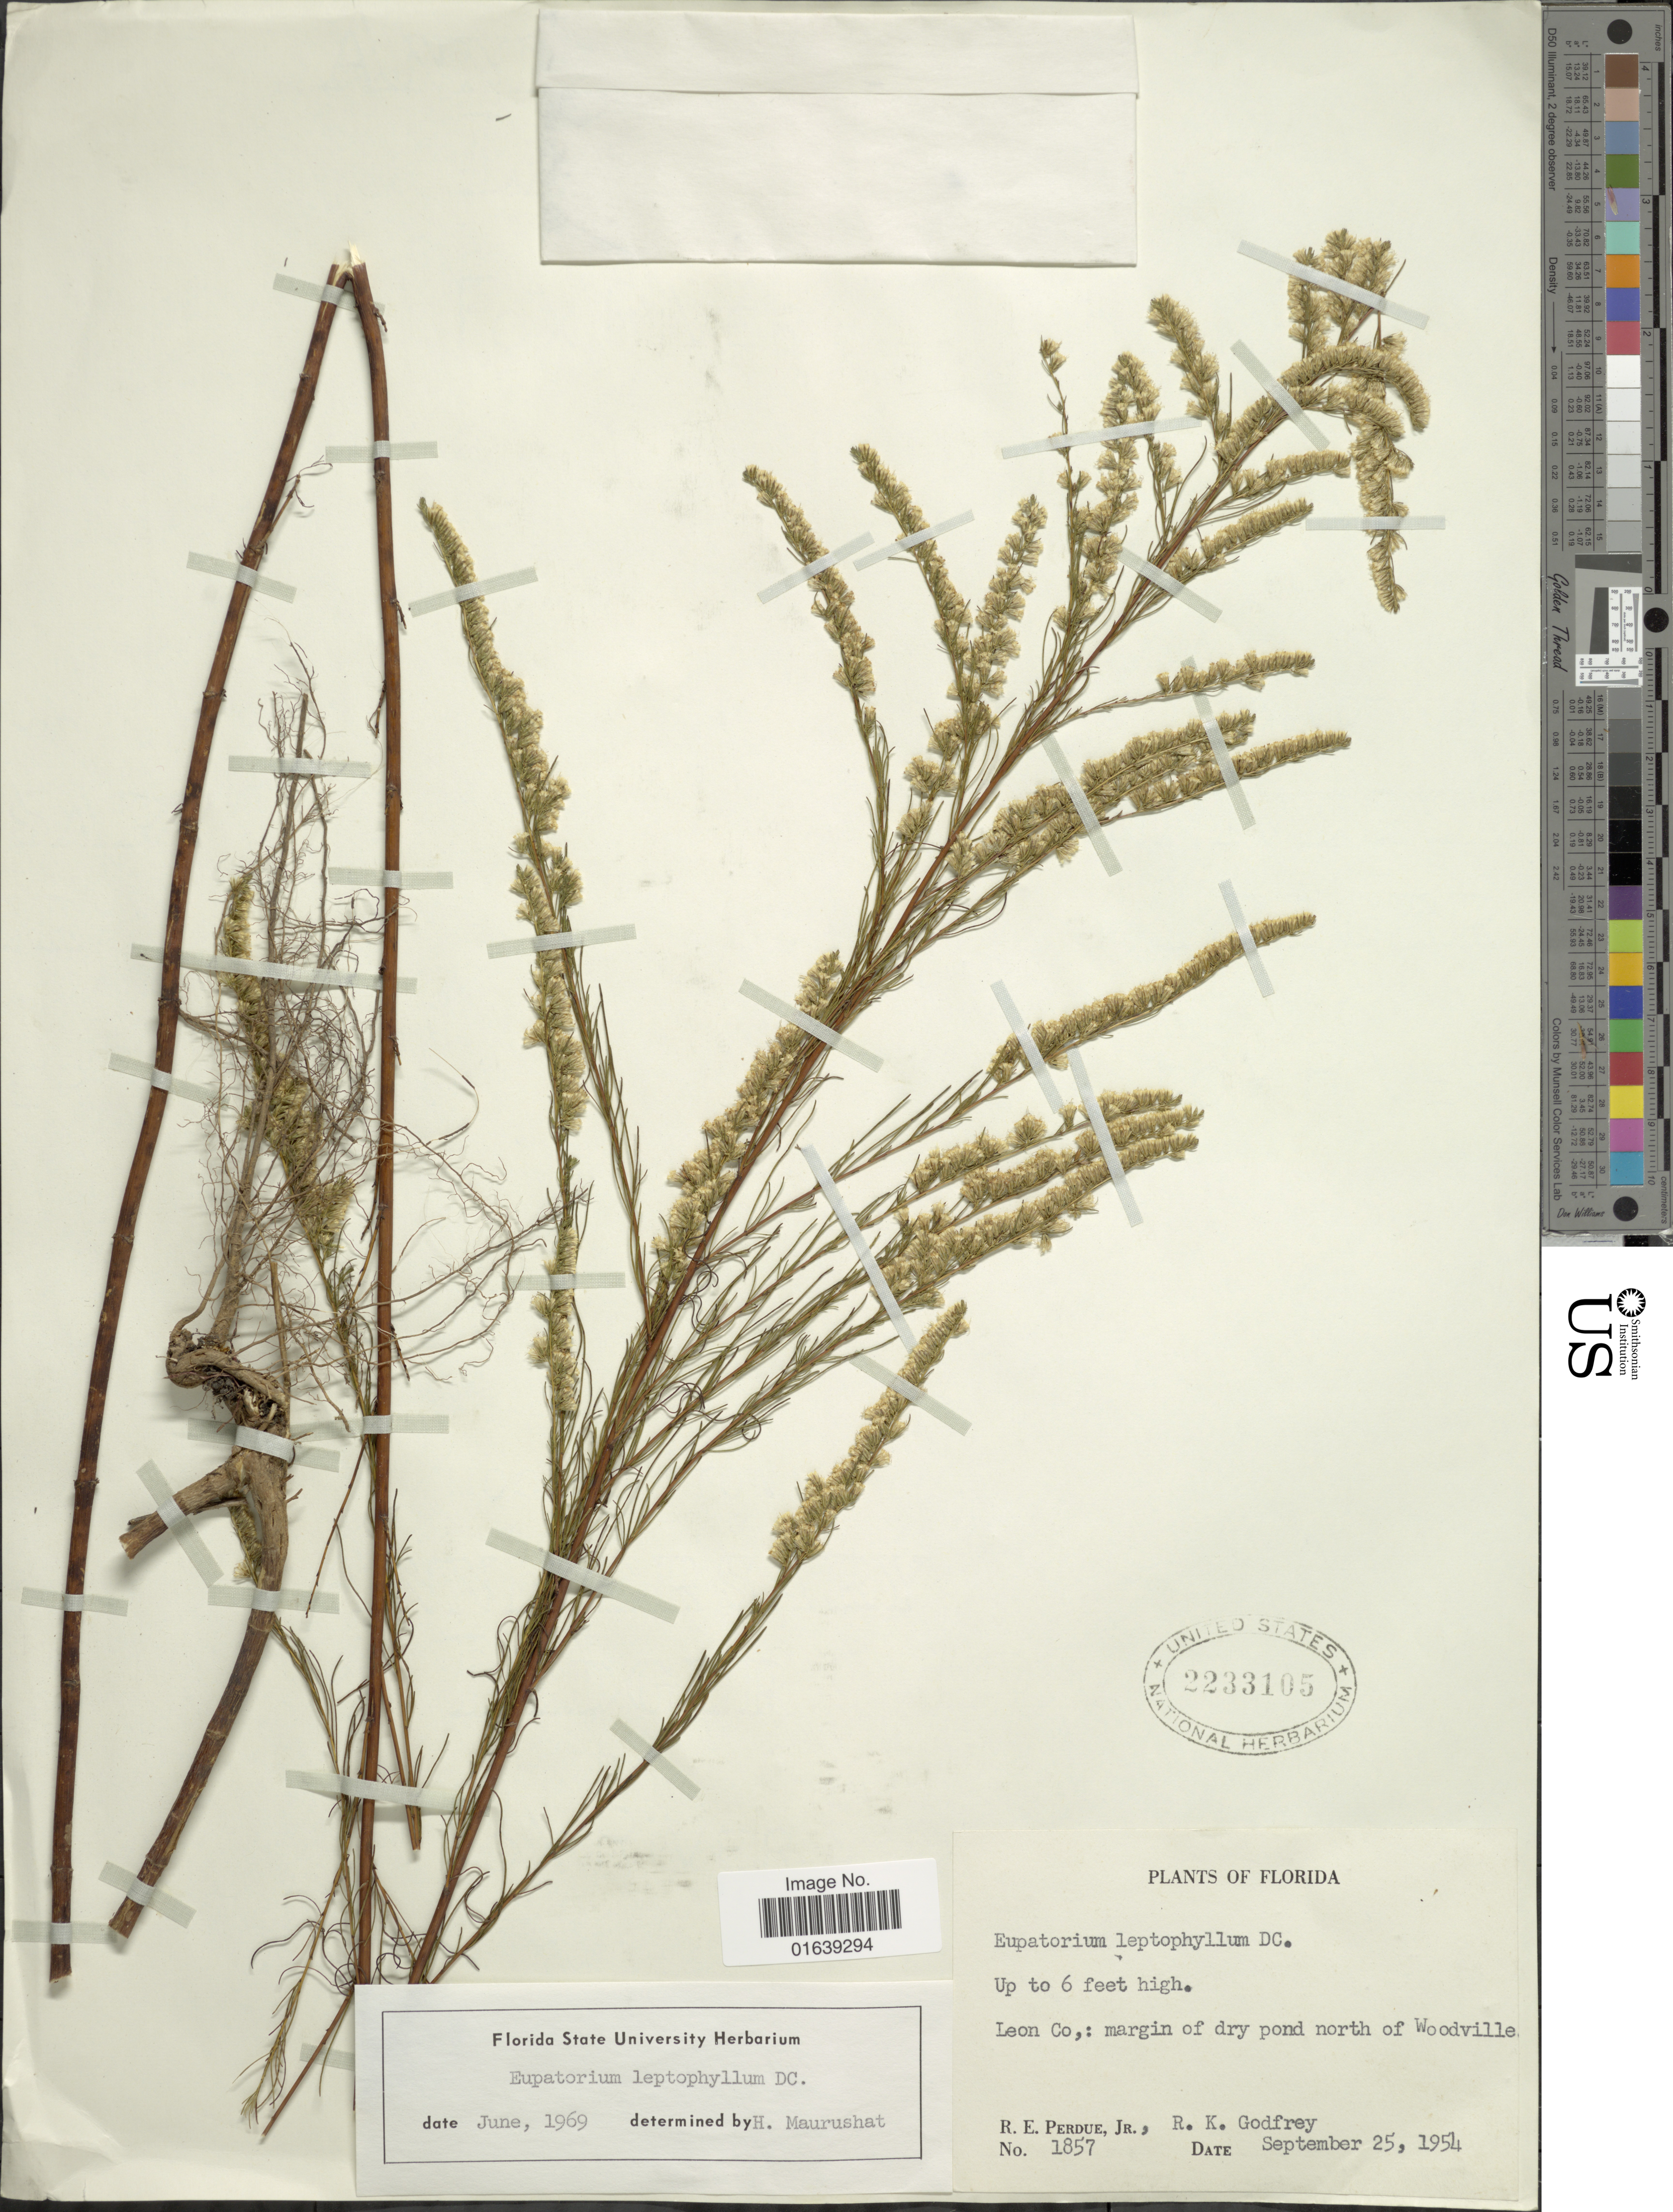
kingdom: Plantae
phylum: Tracheophyta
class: Magnoliopsida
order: Asterales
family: Asteraceae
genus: Eupatorium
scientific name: Eupatorium leptophyllum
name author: DC.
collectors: R. E. Perdue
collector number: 1857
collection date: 1954-09-25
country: United States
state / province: Florida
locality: Florida. Leon Co,: margin of dry pond north of Woodville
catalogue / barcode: US 2233105